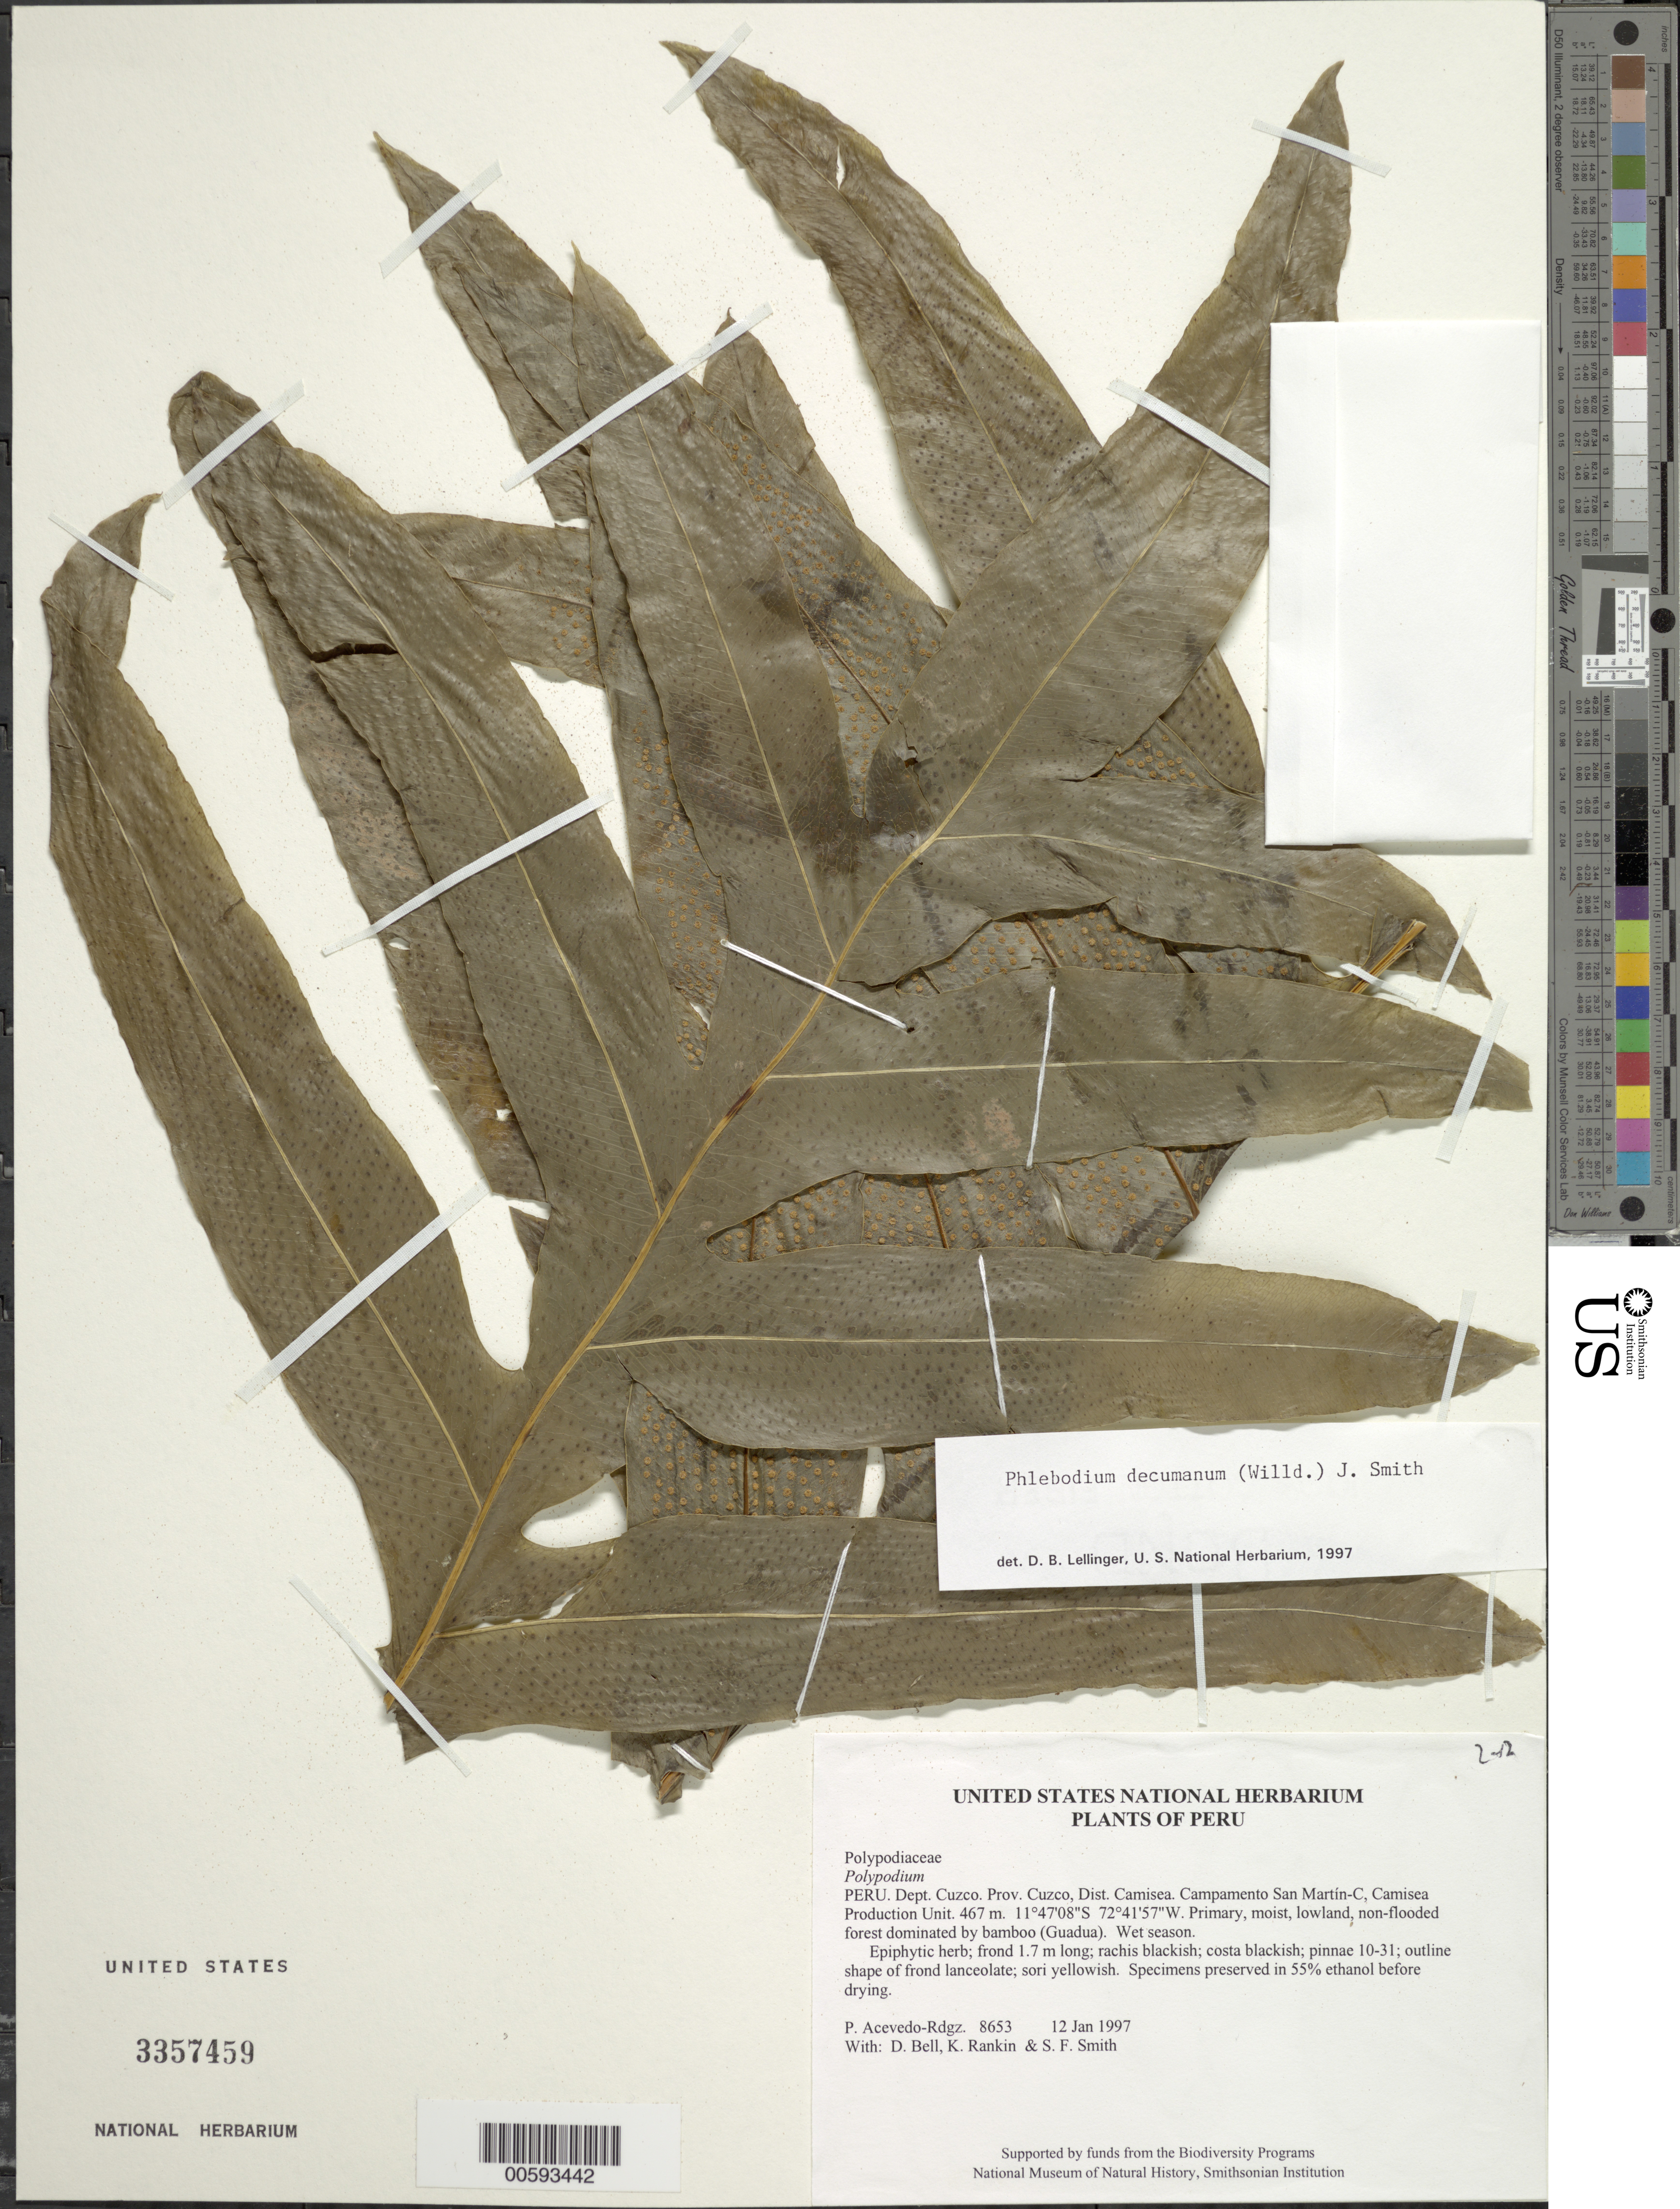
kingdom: Plantae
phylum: Tracheophyta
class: Polypodiopsida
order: Polypodiales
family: Polypodiaceae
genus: Phlebodium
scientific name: Phlebodium decumanum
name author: (Willd.) J. Sm.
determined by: Lellinger, David B., (BOT), Smithsonian Institution - National Museum of Natural History (UNITED STATES)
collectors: P. Acevedo-Rodr., D. A. Bell, K. B. Rankin & S.F. Smith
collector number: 8653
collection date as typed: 12 Jan 1997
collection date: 1997-01-12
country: Peru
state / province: Cusco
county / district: Cusco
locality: Districto Camisea, Campamento San Martín-C, Camisea Production Unit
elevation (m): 467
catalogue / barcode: US 3357459